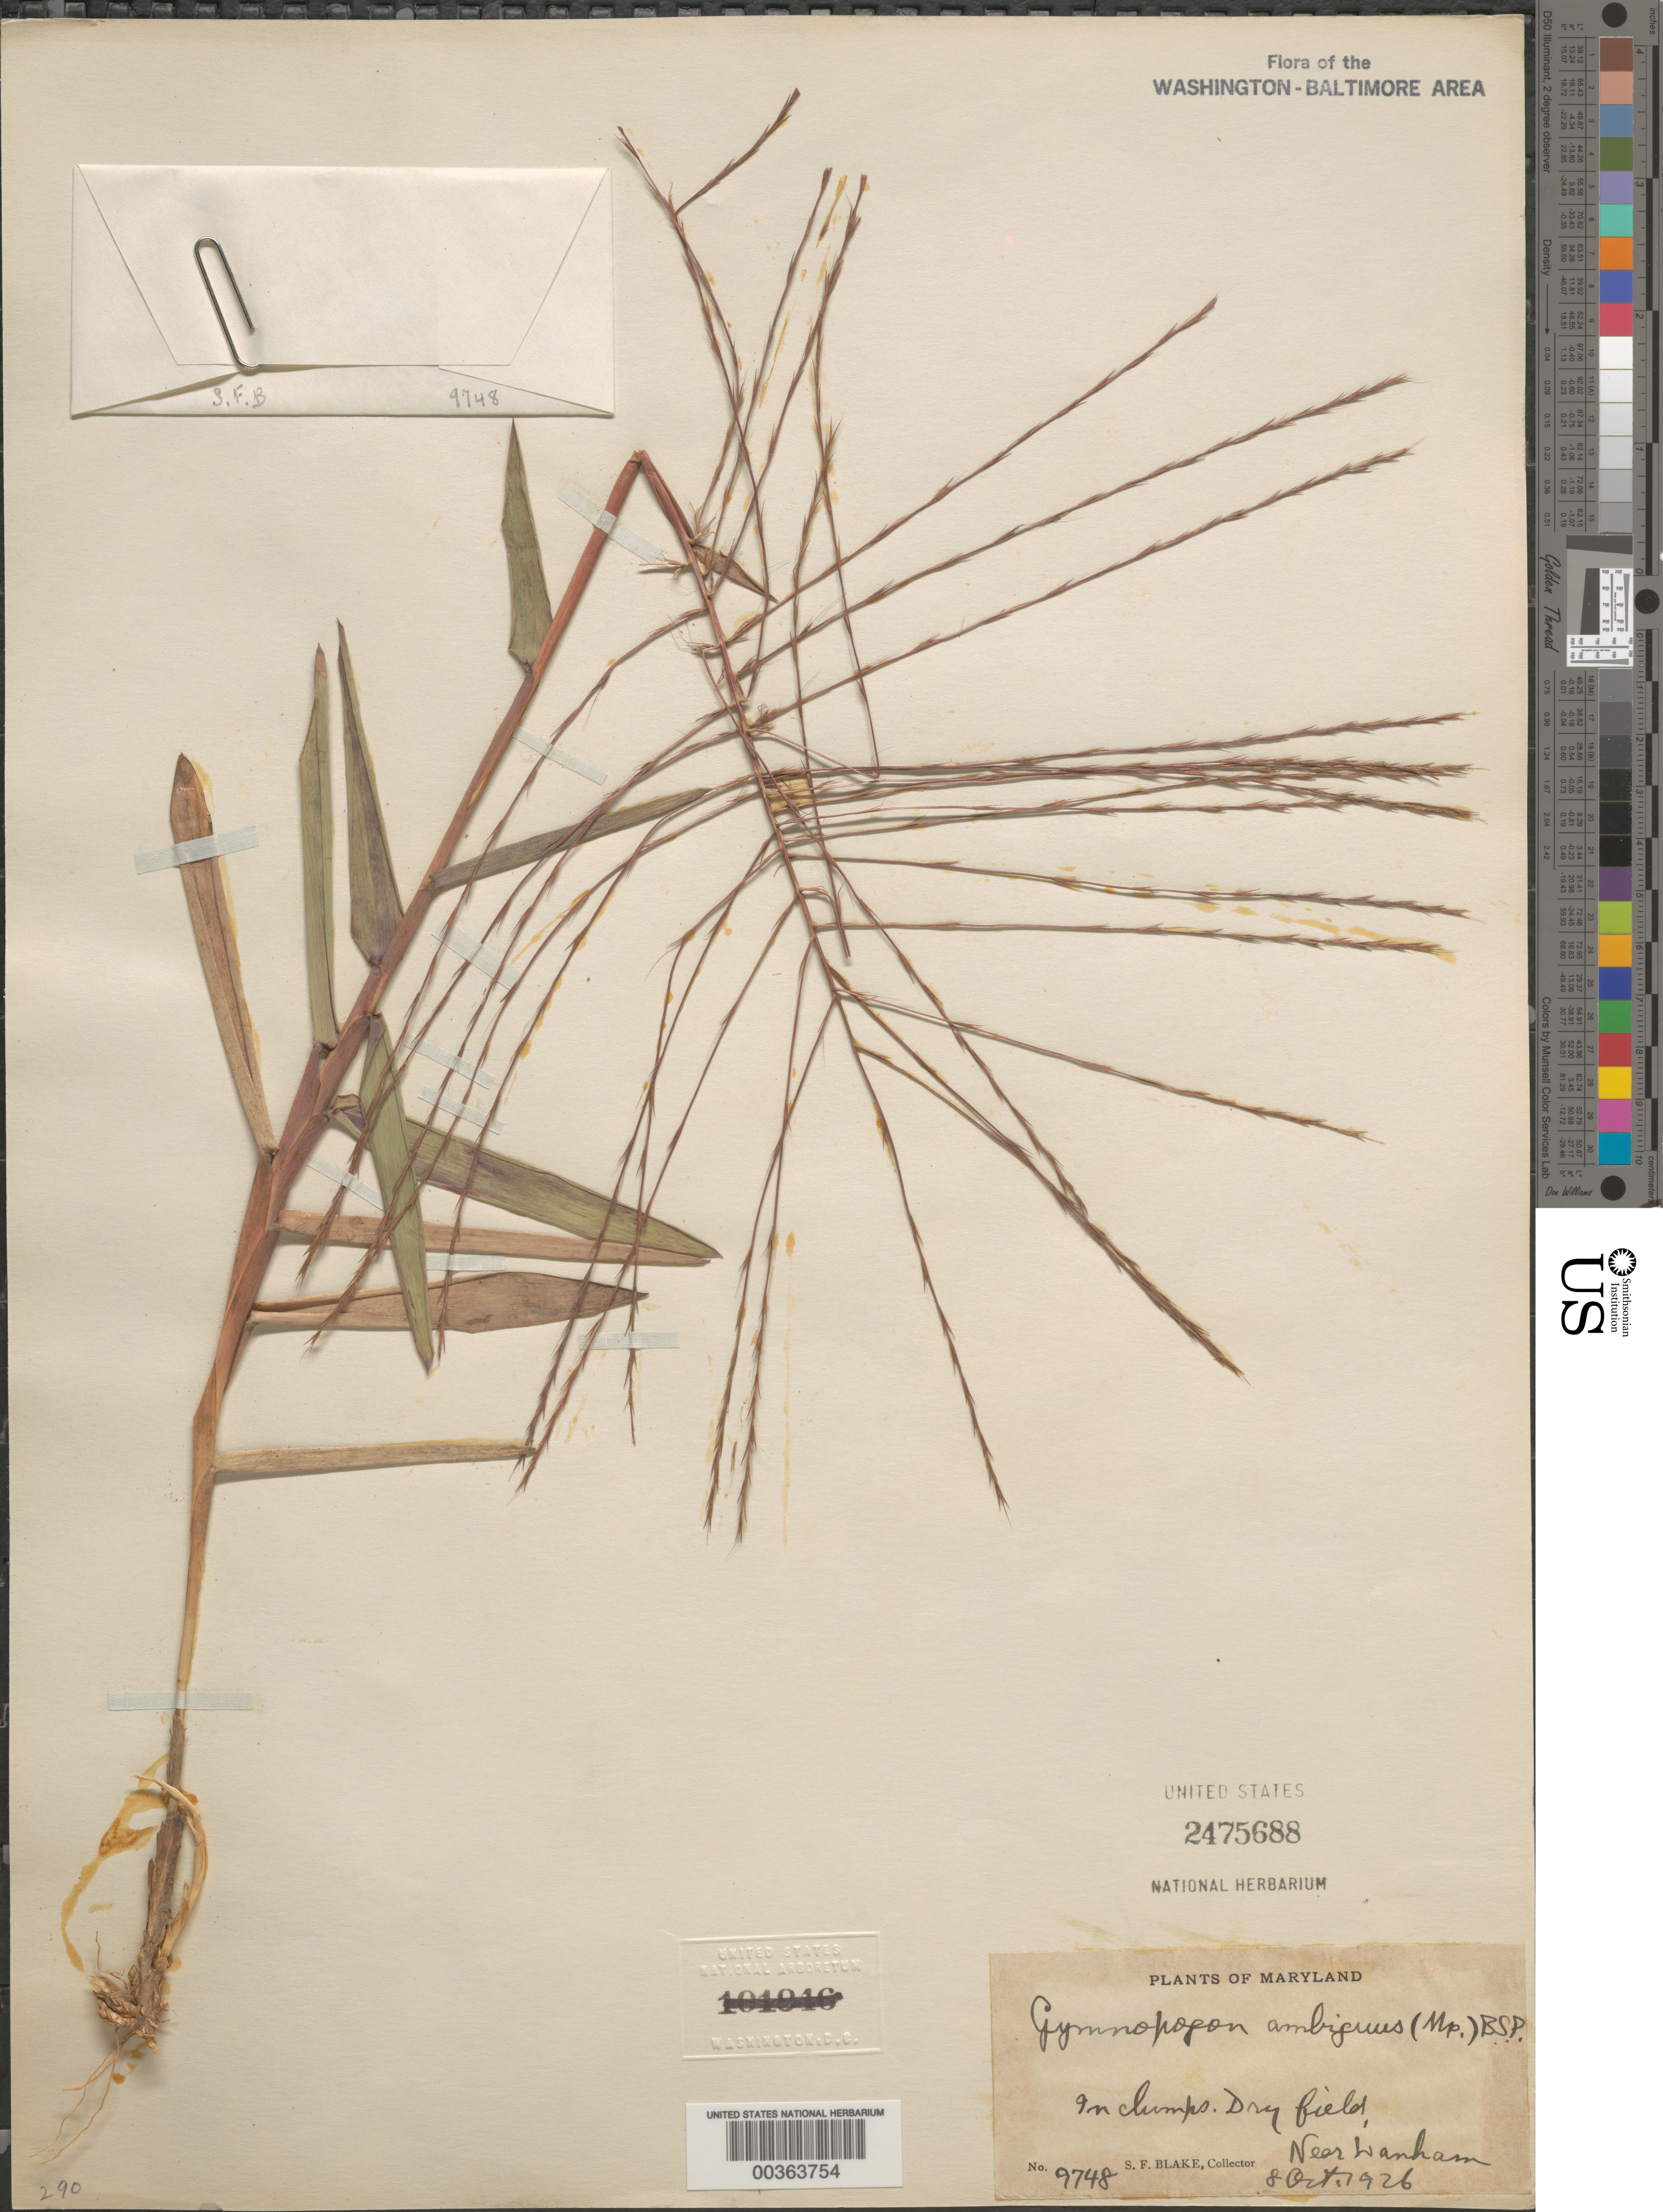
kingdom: Plantae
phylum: Tracheophyta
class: Liliopsida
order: Poales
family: Poaceae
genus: Gymnopogon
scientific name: Gymnopogon ambiguus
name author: (Michx.) Britton, Stearns & Poggenb.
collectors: S. Blake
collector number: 9748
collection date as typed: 08 Oct 1926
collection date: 1926-10-08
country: United States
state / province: Maryland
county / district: Prince George's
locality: Near Lanham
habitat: Dry field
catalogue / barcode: US 2475688